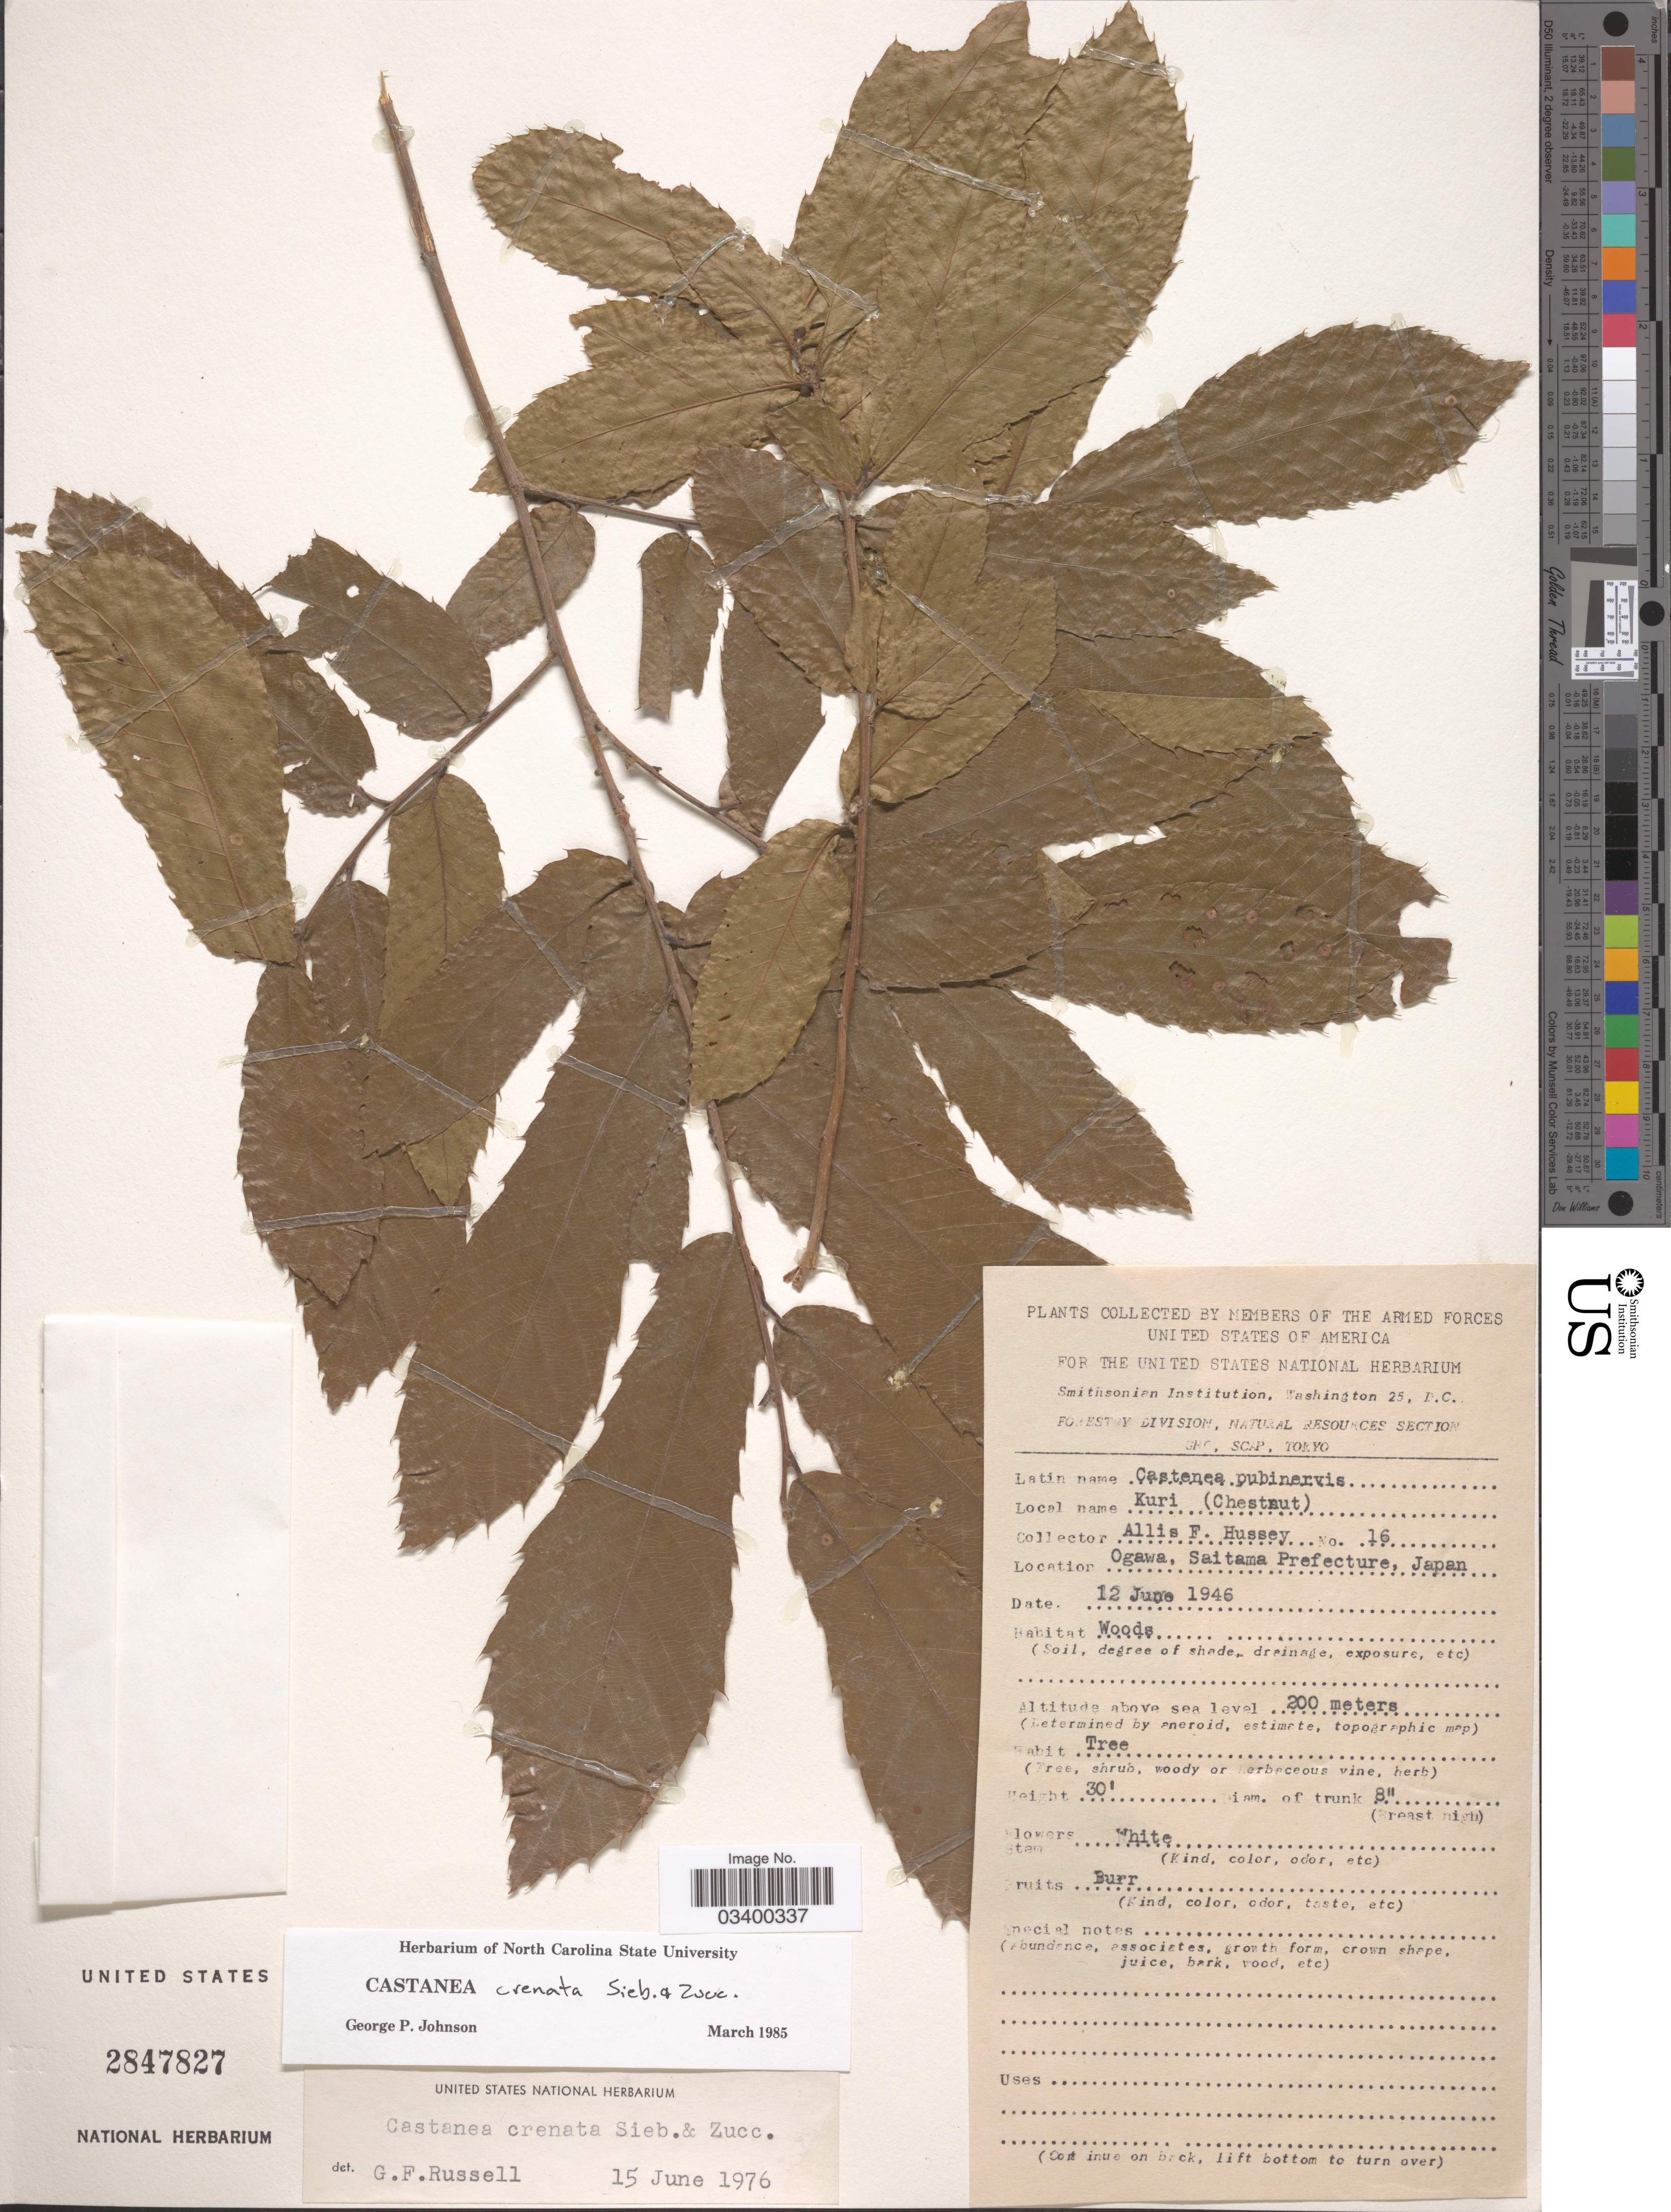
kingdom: Plantae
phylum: Tracheophyta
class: Magnoliopsida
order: Fagales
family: Fagaceae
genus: Castanea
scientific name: Castanea crenata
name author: Siebold & Zucc.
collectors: A. Hussey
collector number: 16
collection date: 1946-06-12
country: Japan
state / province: Saitama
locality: Ogawa, Saitama Prefecture.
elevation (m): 200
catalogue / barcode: US 2847827